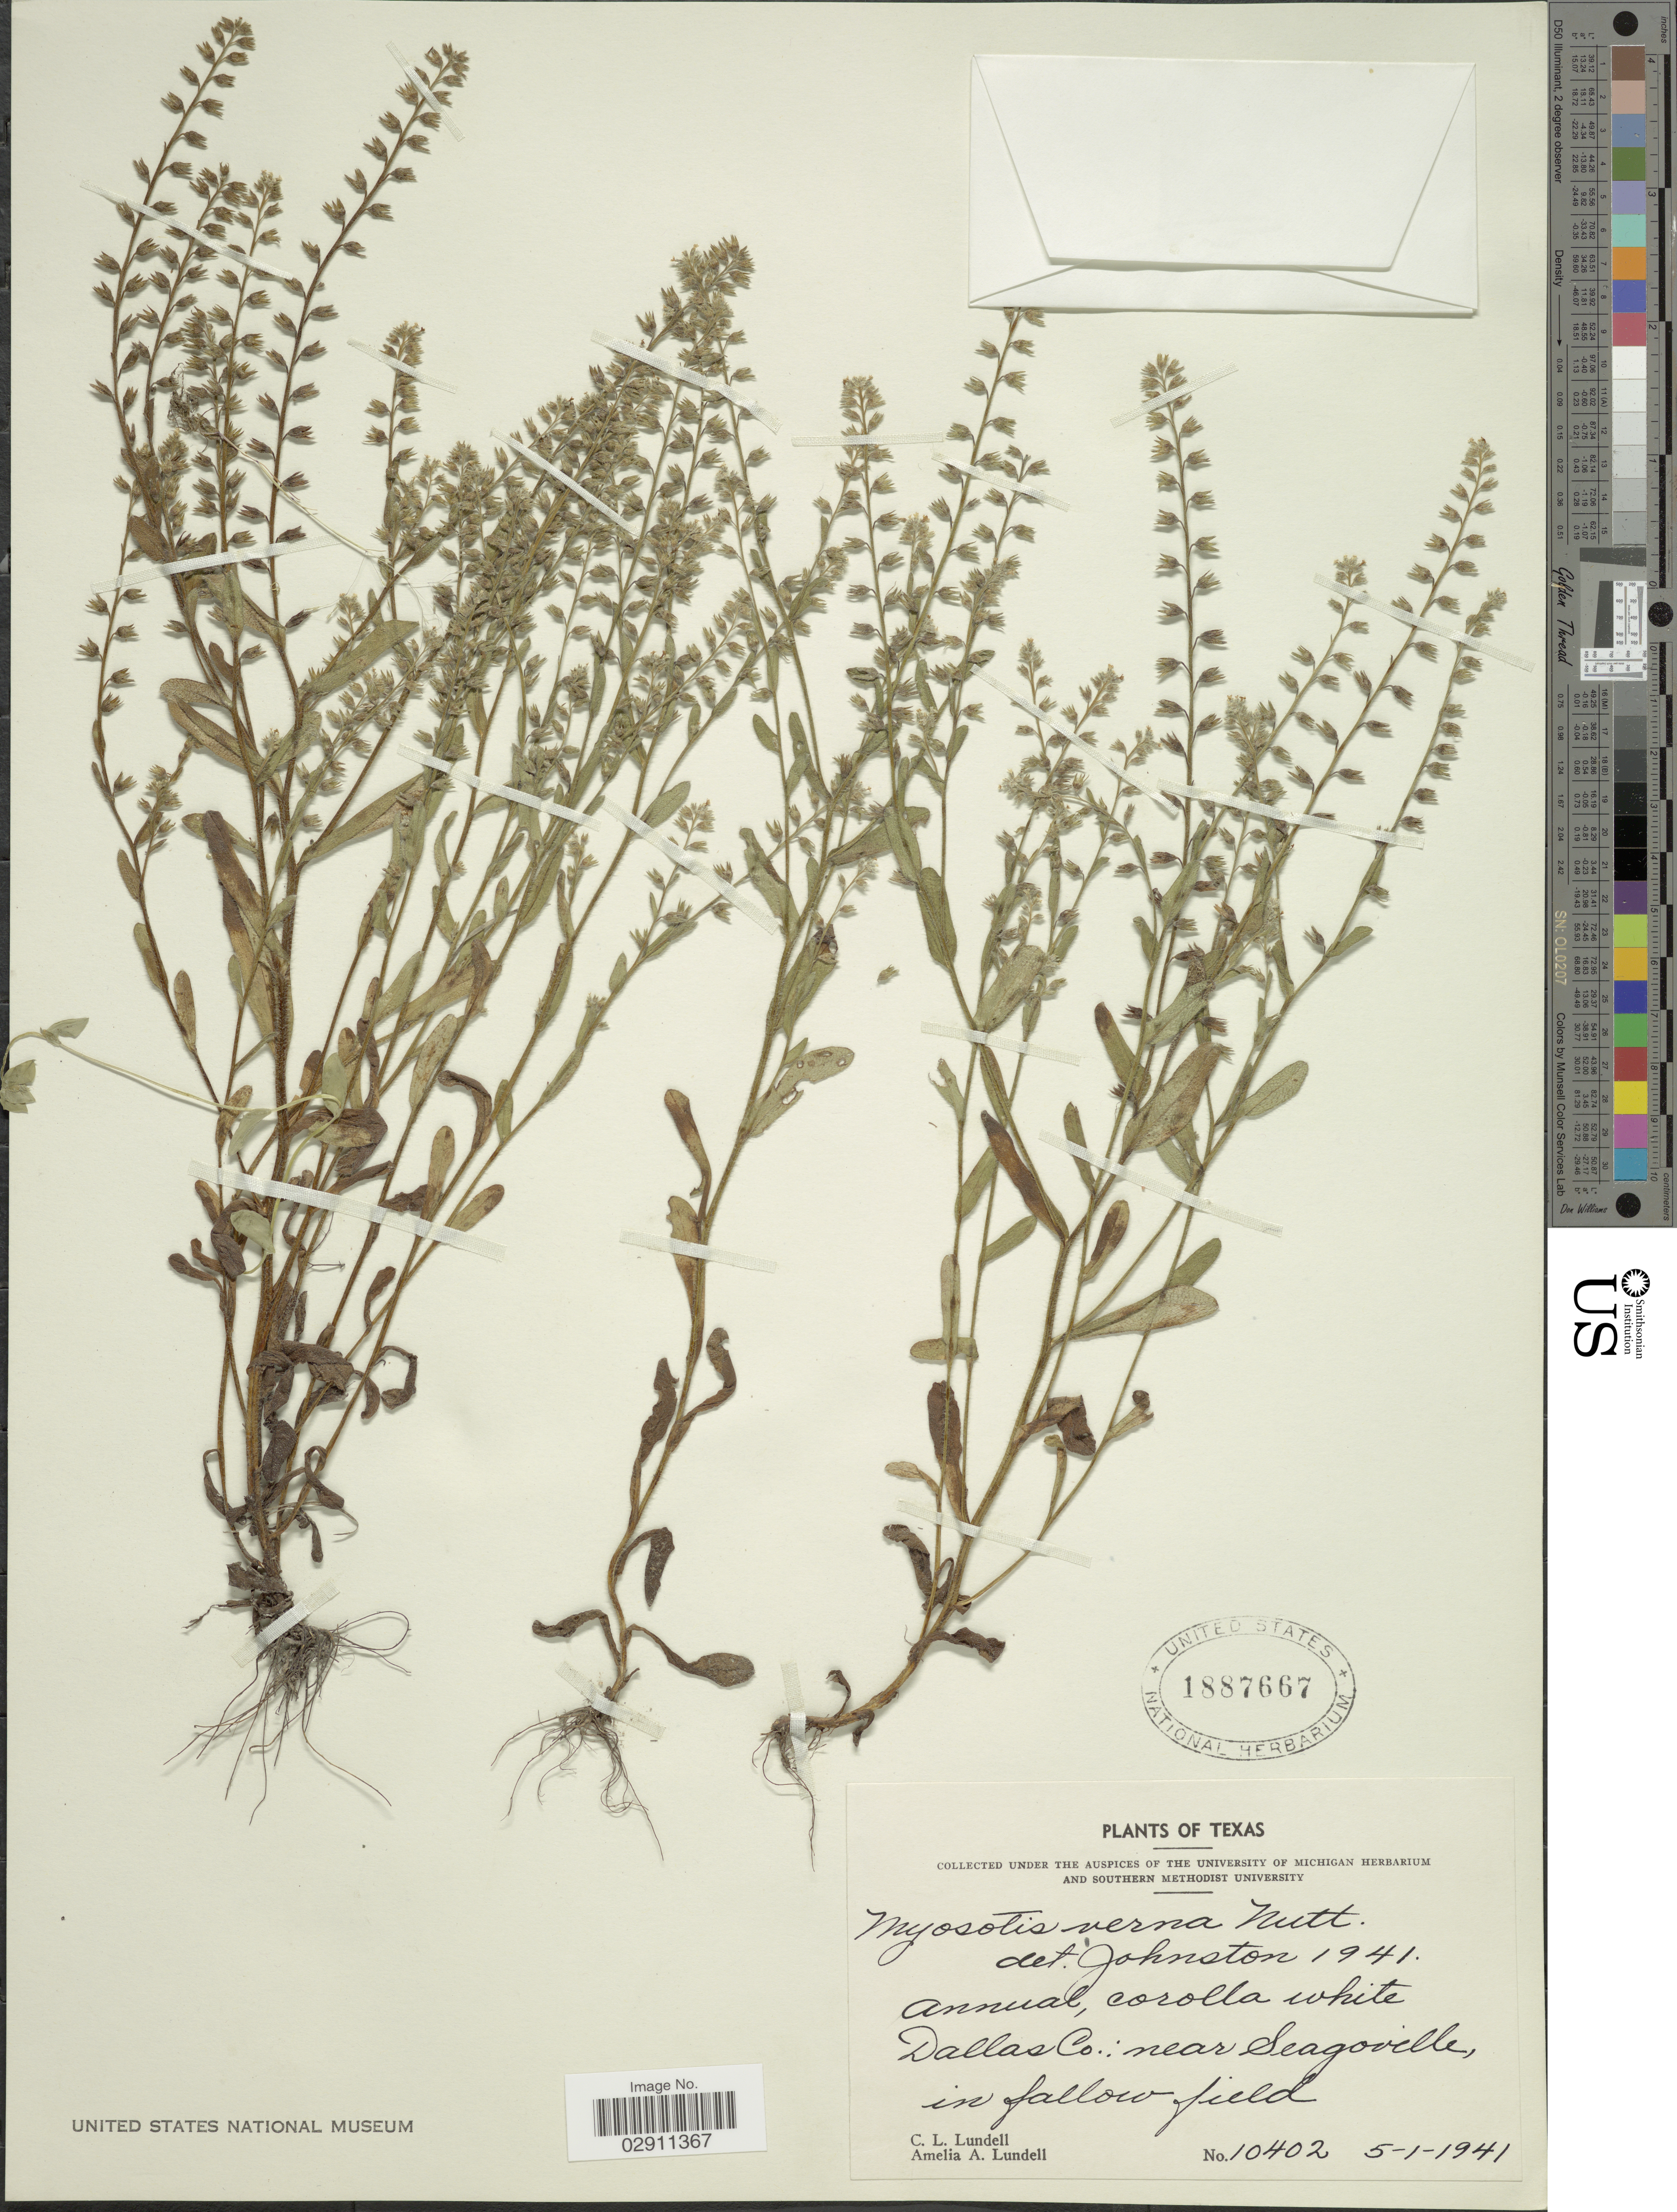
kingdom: Plantae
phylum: Tracheophyta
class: Magnoliopsida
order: Boraginales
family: Boraginaceae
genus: Myosotis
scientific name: Myosotis verna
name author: Nutt.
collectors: C. L. Lundell & A. A. Lundell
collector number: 10402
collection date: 1941-05-01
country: United States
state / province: Texas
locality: Dallas Co.: near Seagoville.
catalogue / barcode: US 1887667